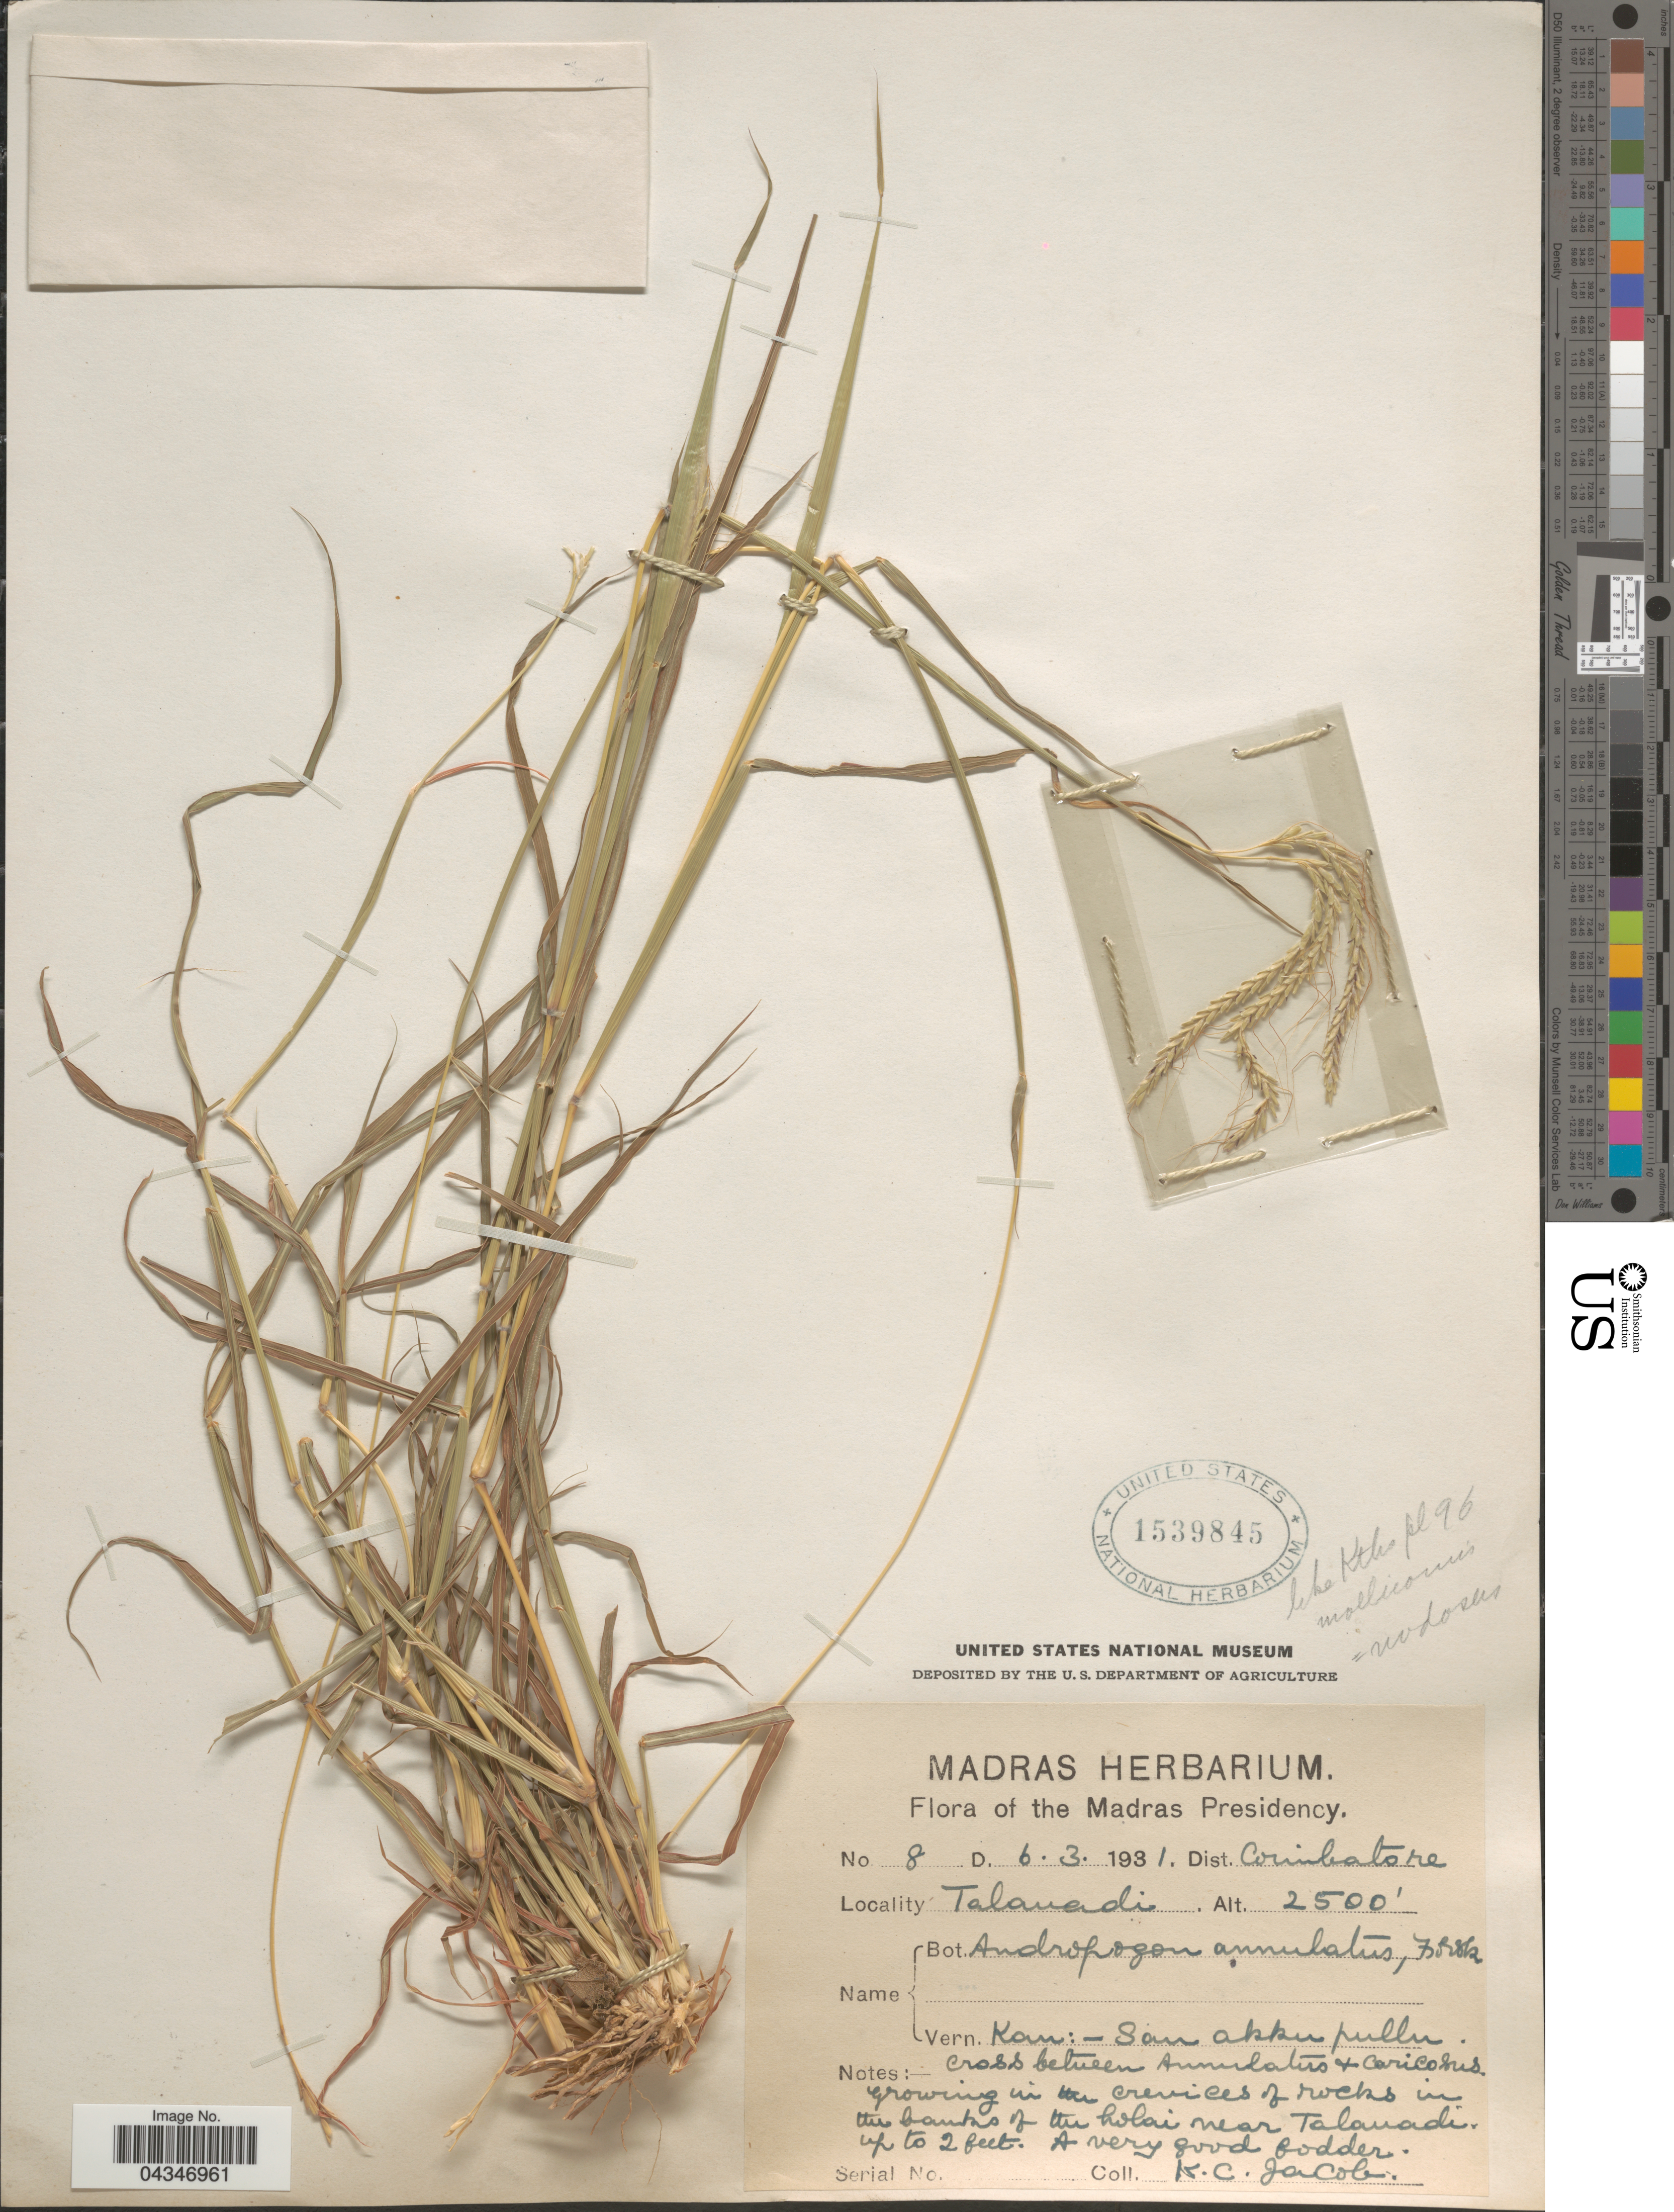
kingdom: Plantae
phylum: Tracheophyta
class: Liliopsida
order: Poales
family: Poaceae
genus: Andropogon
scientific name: Andropogon sp.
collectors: K. Jacob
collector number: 8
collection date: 1931-03-06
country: India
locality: Madras Presidency. Coimbatore. Talavadi.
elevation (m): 762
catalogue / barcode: US 1539845